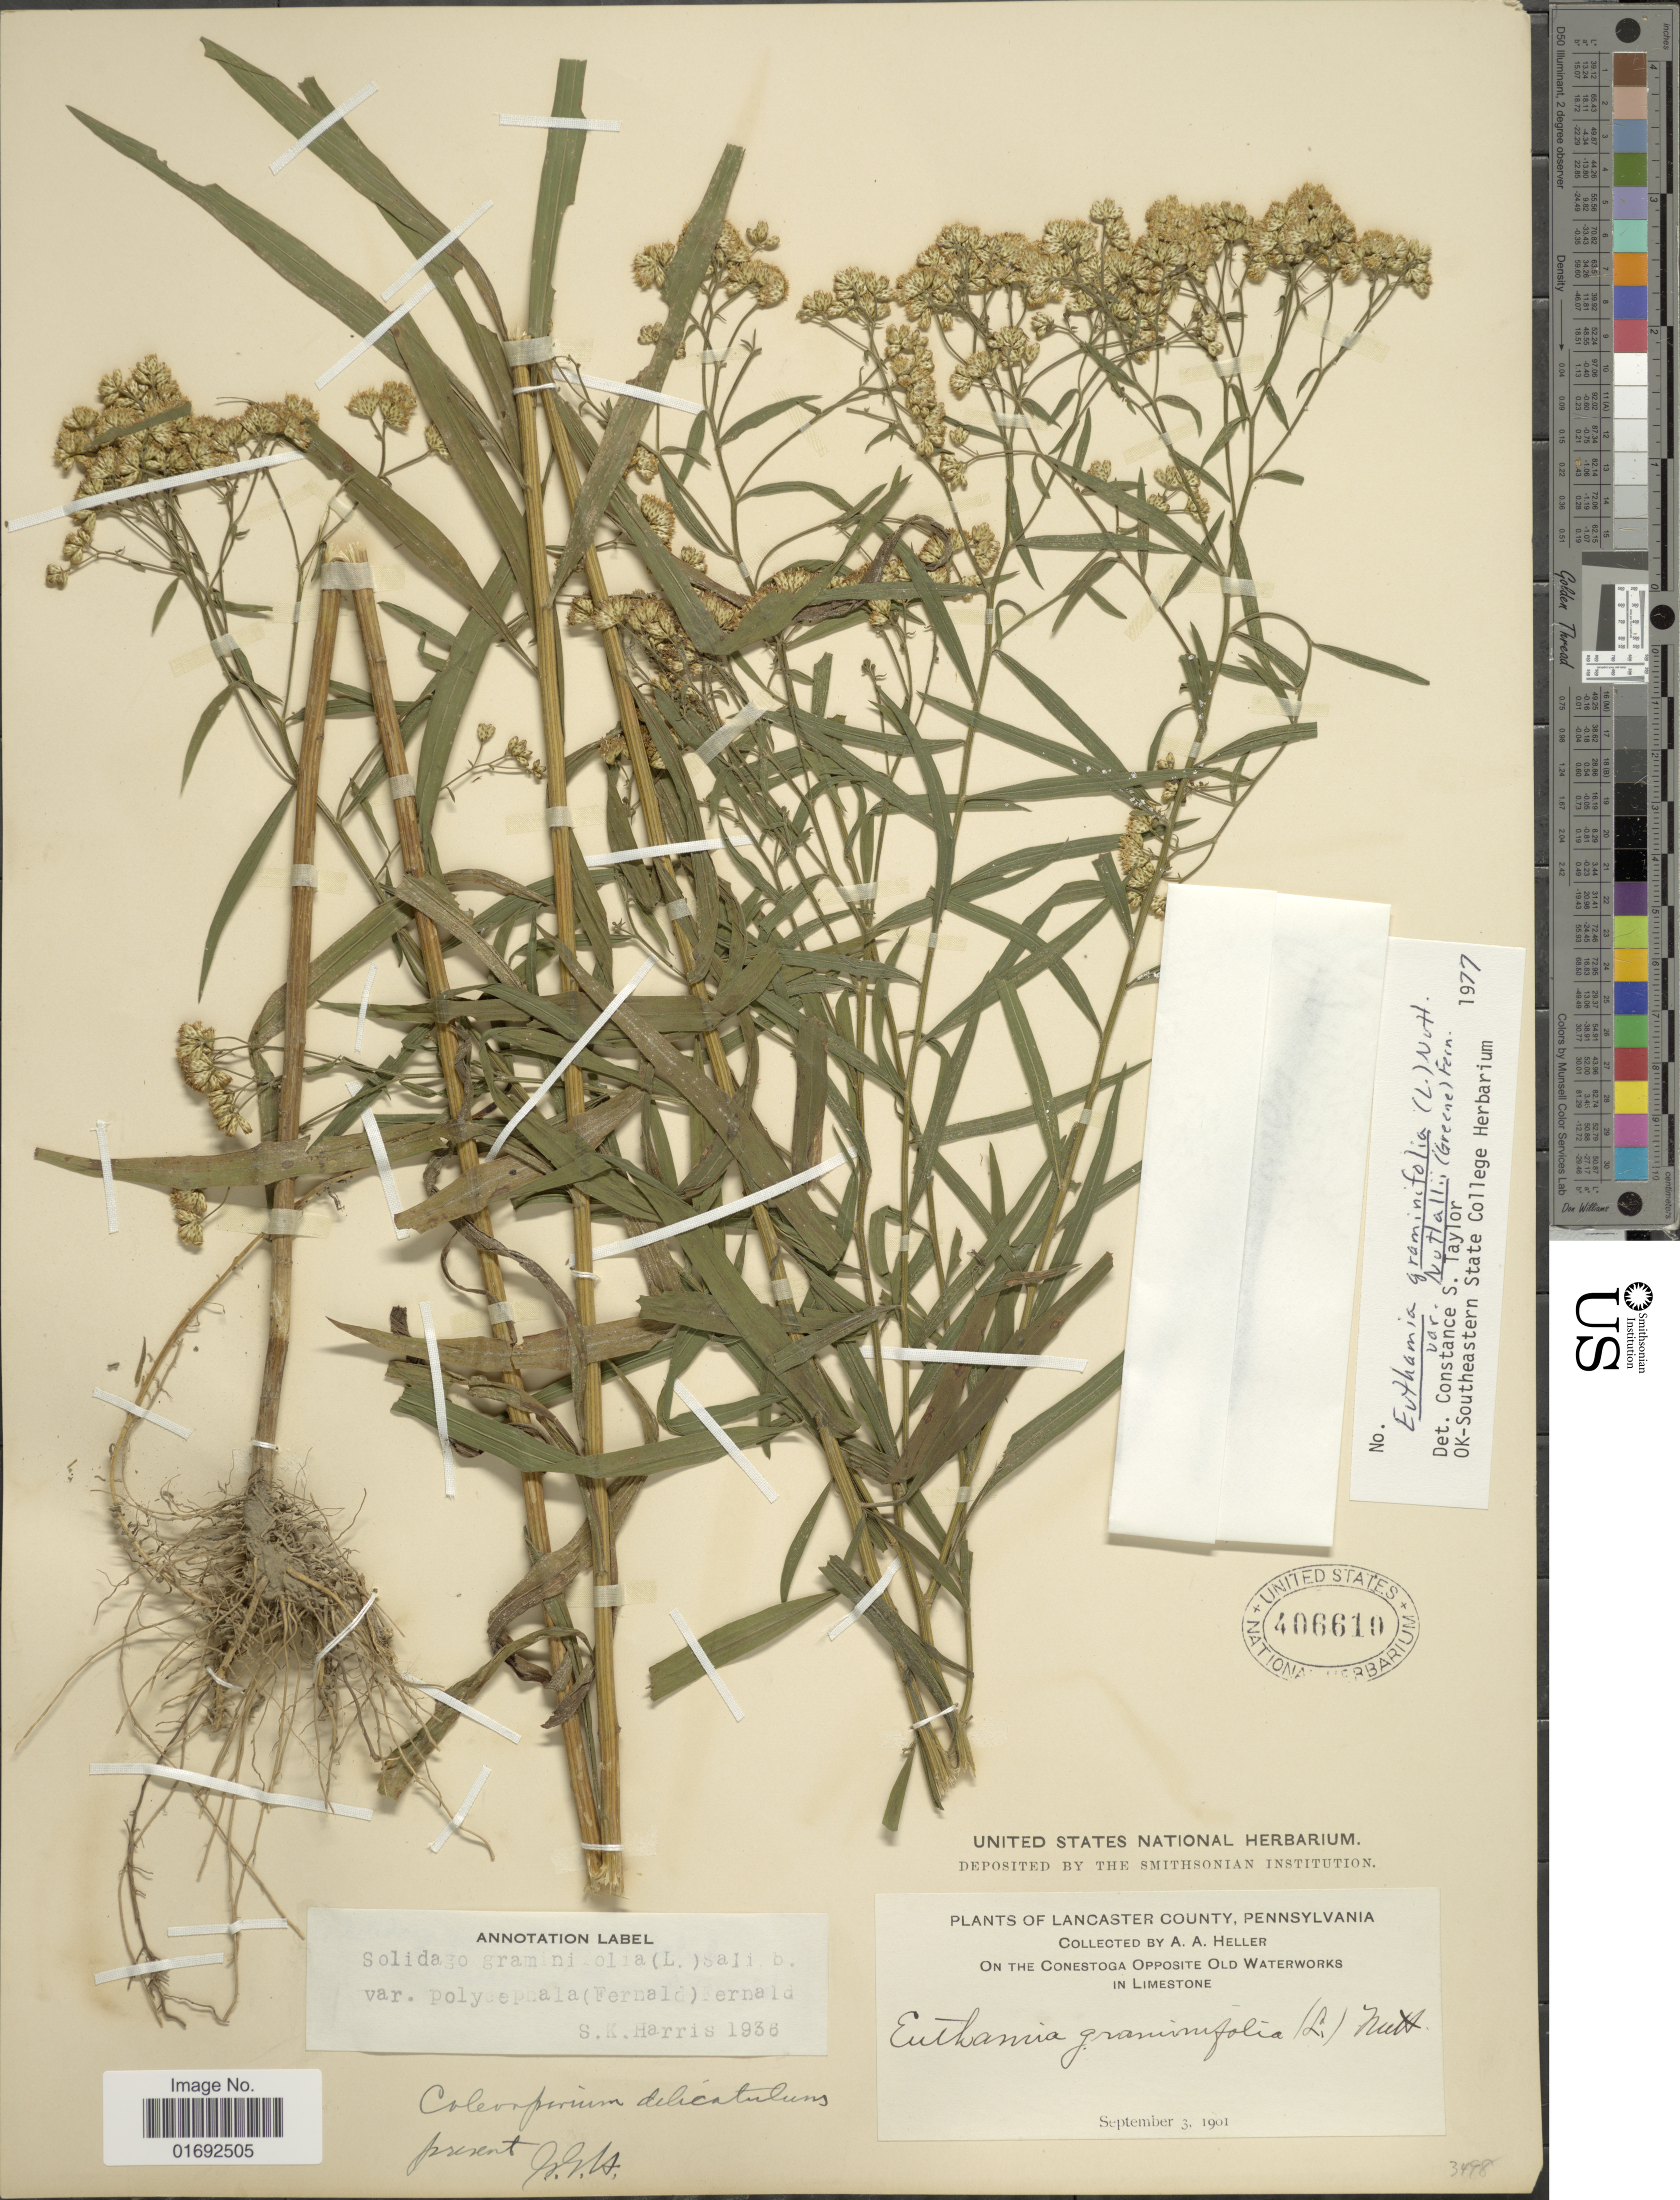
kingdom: Plantae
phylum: Tracheophyta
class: Magnoliopsida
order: Asterales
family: Asteraceae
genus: Euthamia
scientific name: Euthamia graminifolia var. nuttalii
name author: (S.W. Greene) W. Stone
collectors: A. A. Heller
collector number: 3498?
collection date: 1901-09-03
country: United States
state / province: Pennsylvania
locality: Lancaster County, on the Conestoga Opposite Old Waterworks in Limestone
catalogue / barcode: US 406610